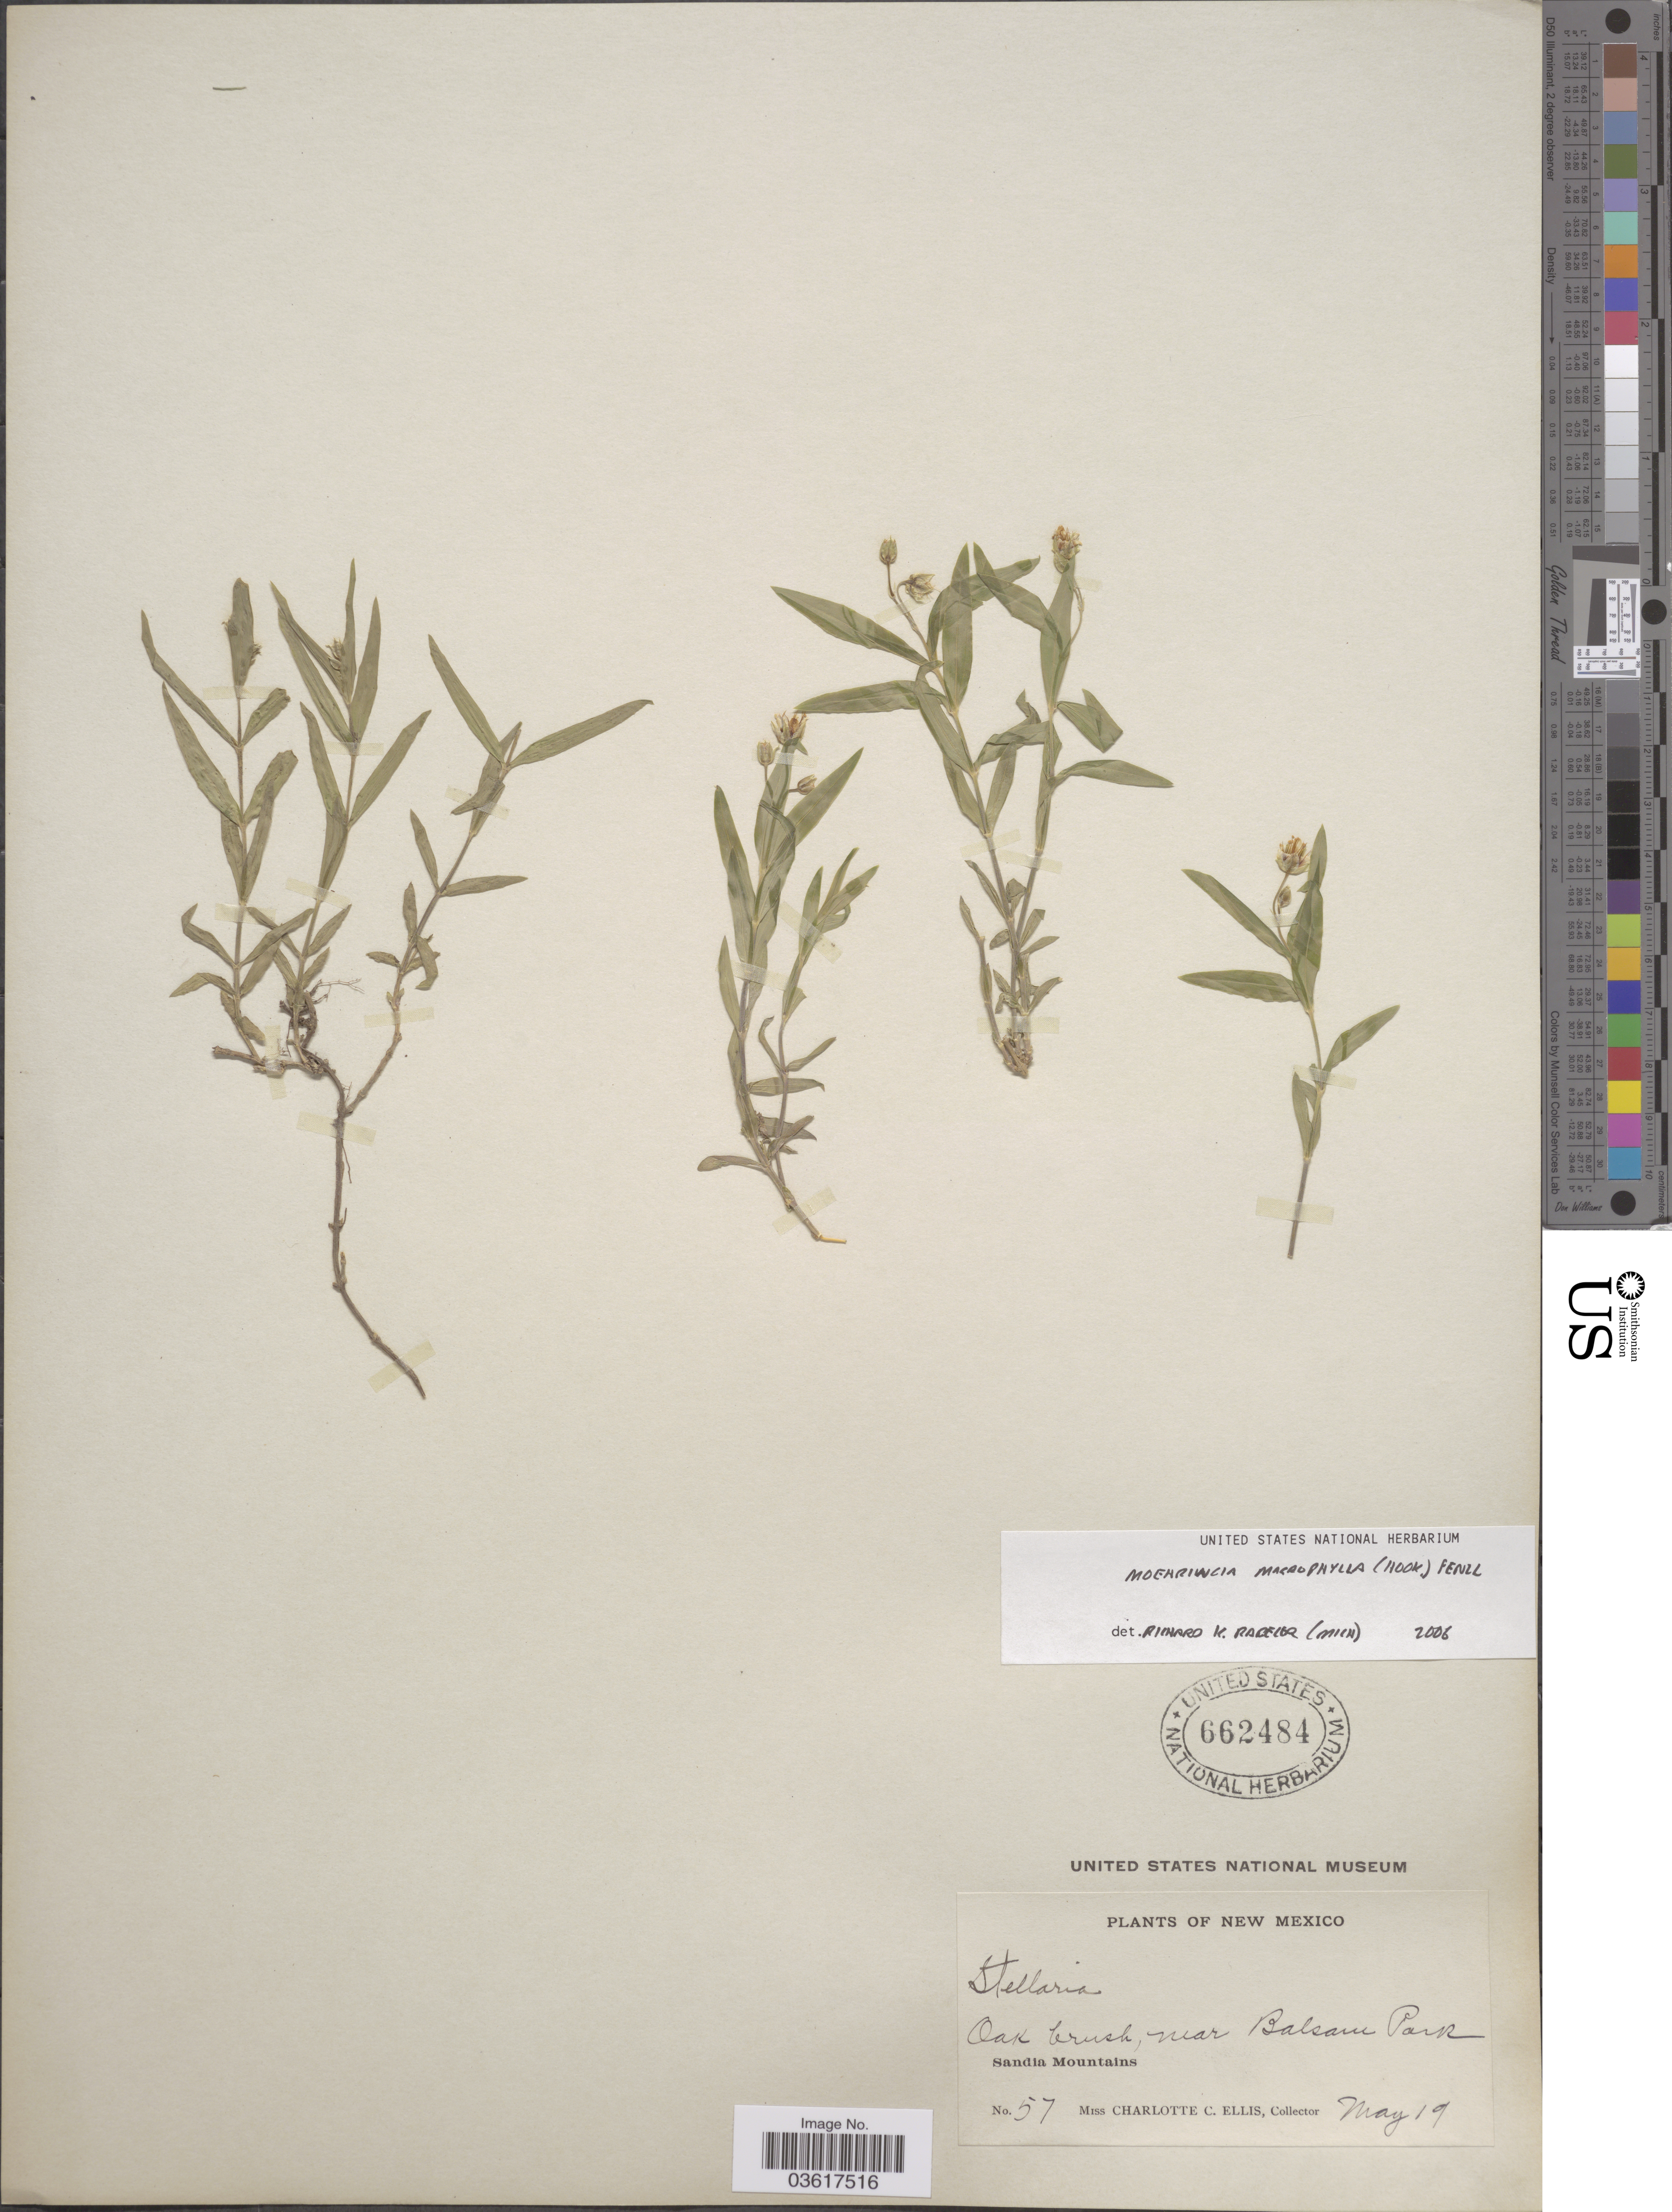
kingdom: Plantae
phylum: Tracheophyta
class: Magnoliopsida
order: Caryophyllales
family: Caryophyllaceae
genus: Moehringia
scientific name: Moehringia macrophylla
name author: (Hook.) Fenzl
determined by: Rabeler, R. K.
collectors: C. C. Ellis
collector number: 57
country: United States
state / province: New Mexico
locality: Oak brush, near Balsam Park. Sandia Mountains.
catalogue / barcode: US 662484